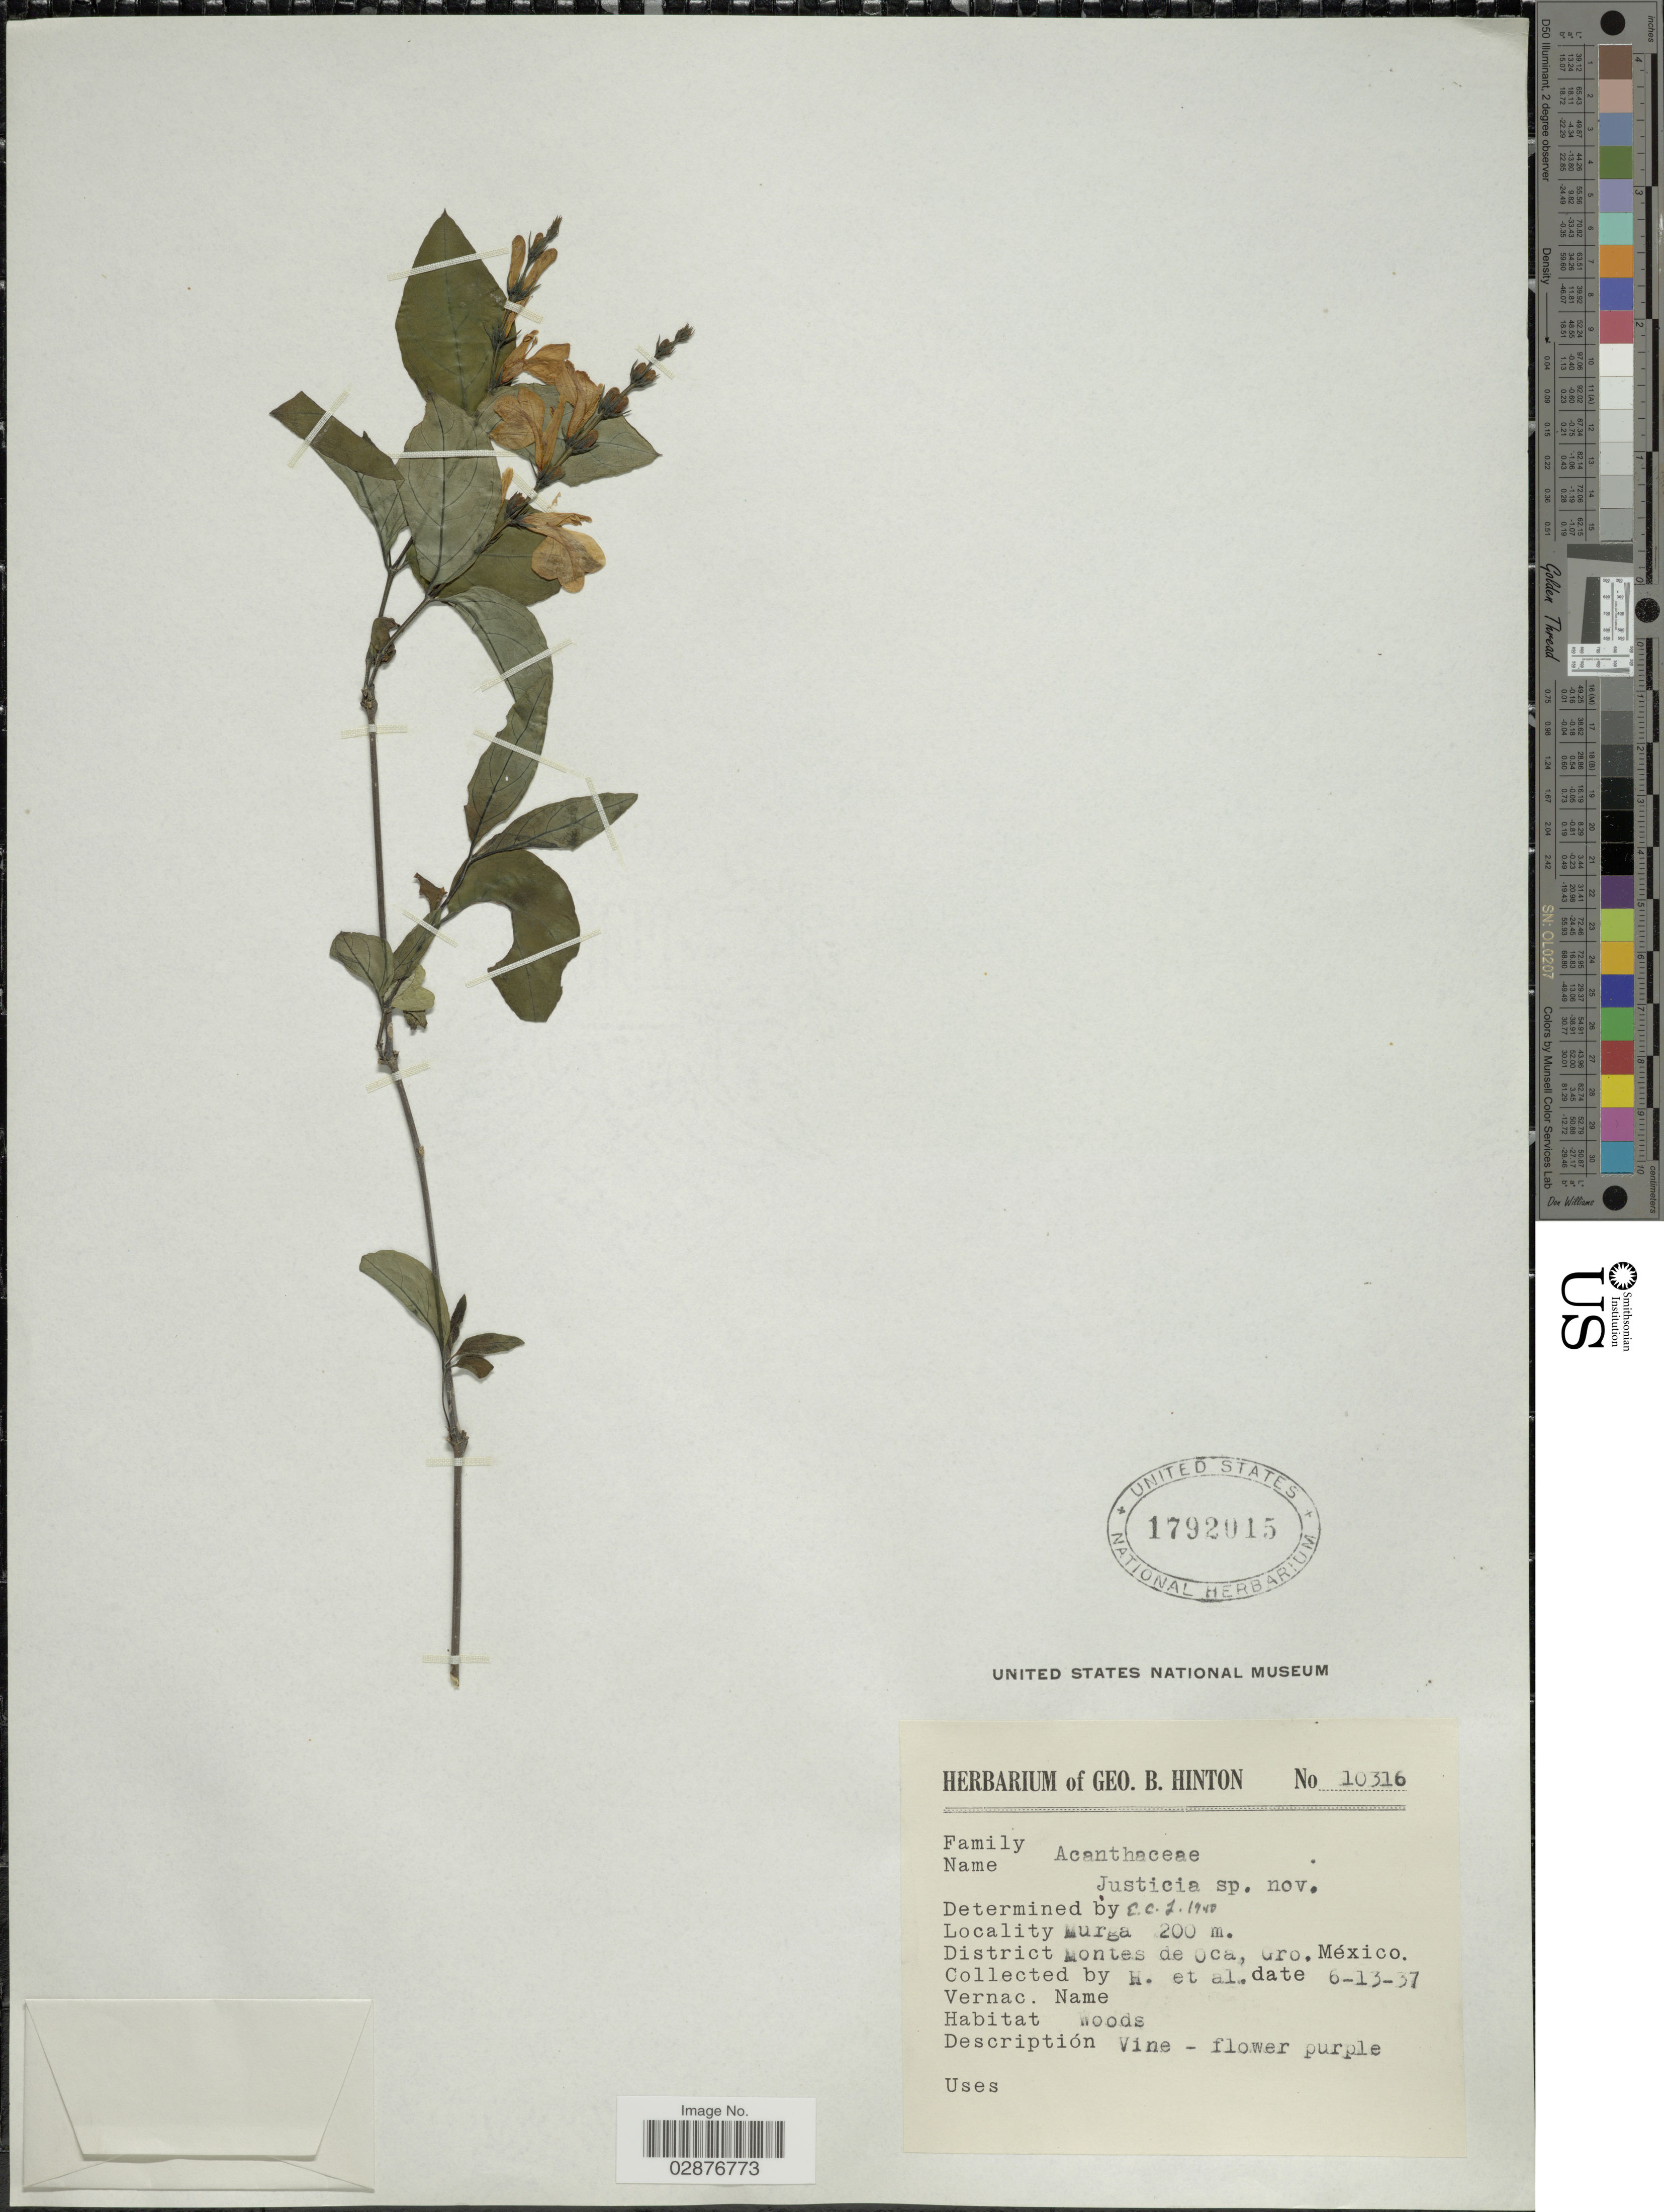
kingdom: Plantae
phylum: Tracheophyta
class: Magnoliopsida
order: Lamiales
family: Acanthaceae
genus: Justicia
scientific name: Justicia pyrifolia Leonard sp. nov. ined.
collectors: G. B. Hinton & et al.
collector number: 10316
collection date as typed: Transcribed d/m/y: 13/6/37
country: Mexico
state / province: Guerrero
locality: Murga, District Montes de Oca.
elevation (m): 200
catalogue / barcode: US 1792015